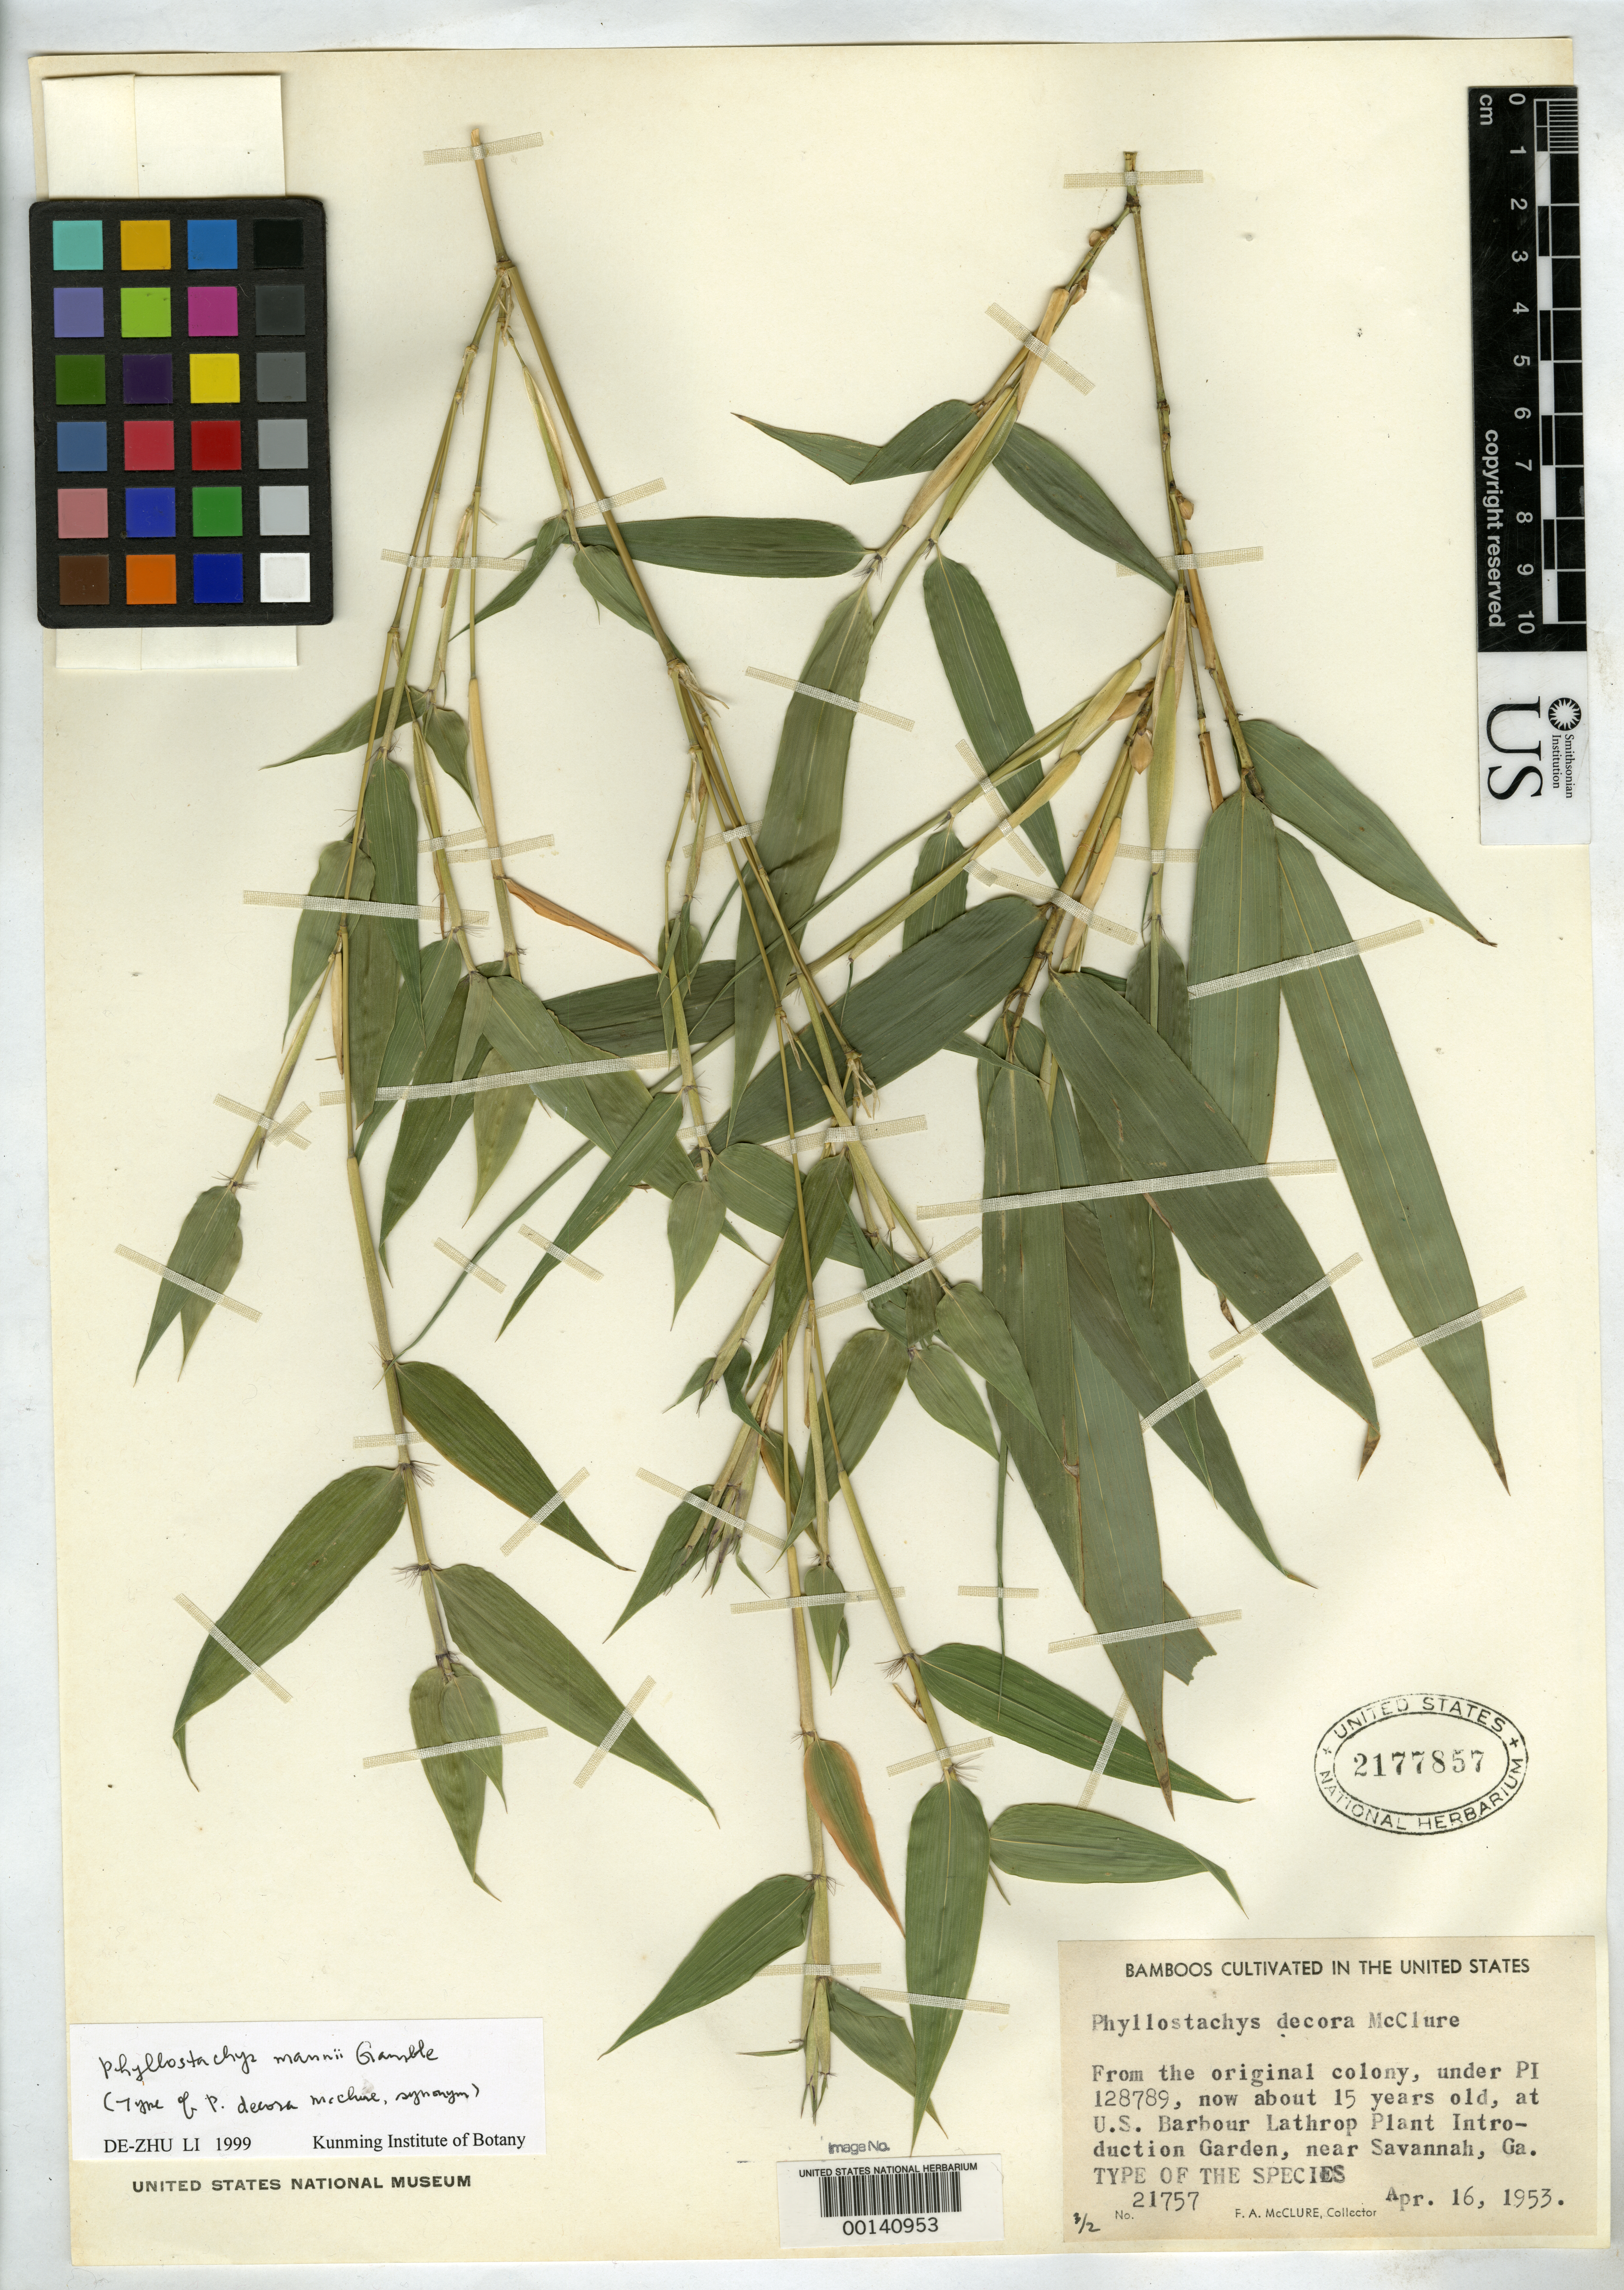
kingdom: Plantae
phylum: Tracheophyta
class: Liliopsida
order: Poales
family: Poaceae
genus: Phyllostachys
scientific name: Phyllostachys decora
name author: McClure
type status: Holotype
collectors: F. A. McClure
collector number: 21757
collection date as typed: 16 Apr 1953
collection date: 1953-04-16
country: China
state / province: Guangxi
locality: Hoi Wai Monastery, Lung Chi Mountain near I-Ming.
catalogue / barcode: US 2177856